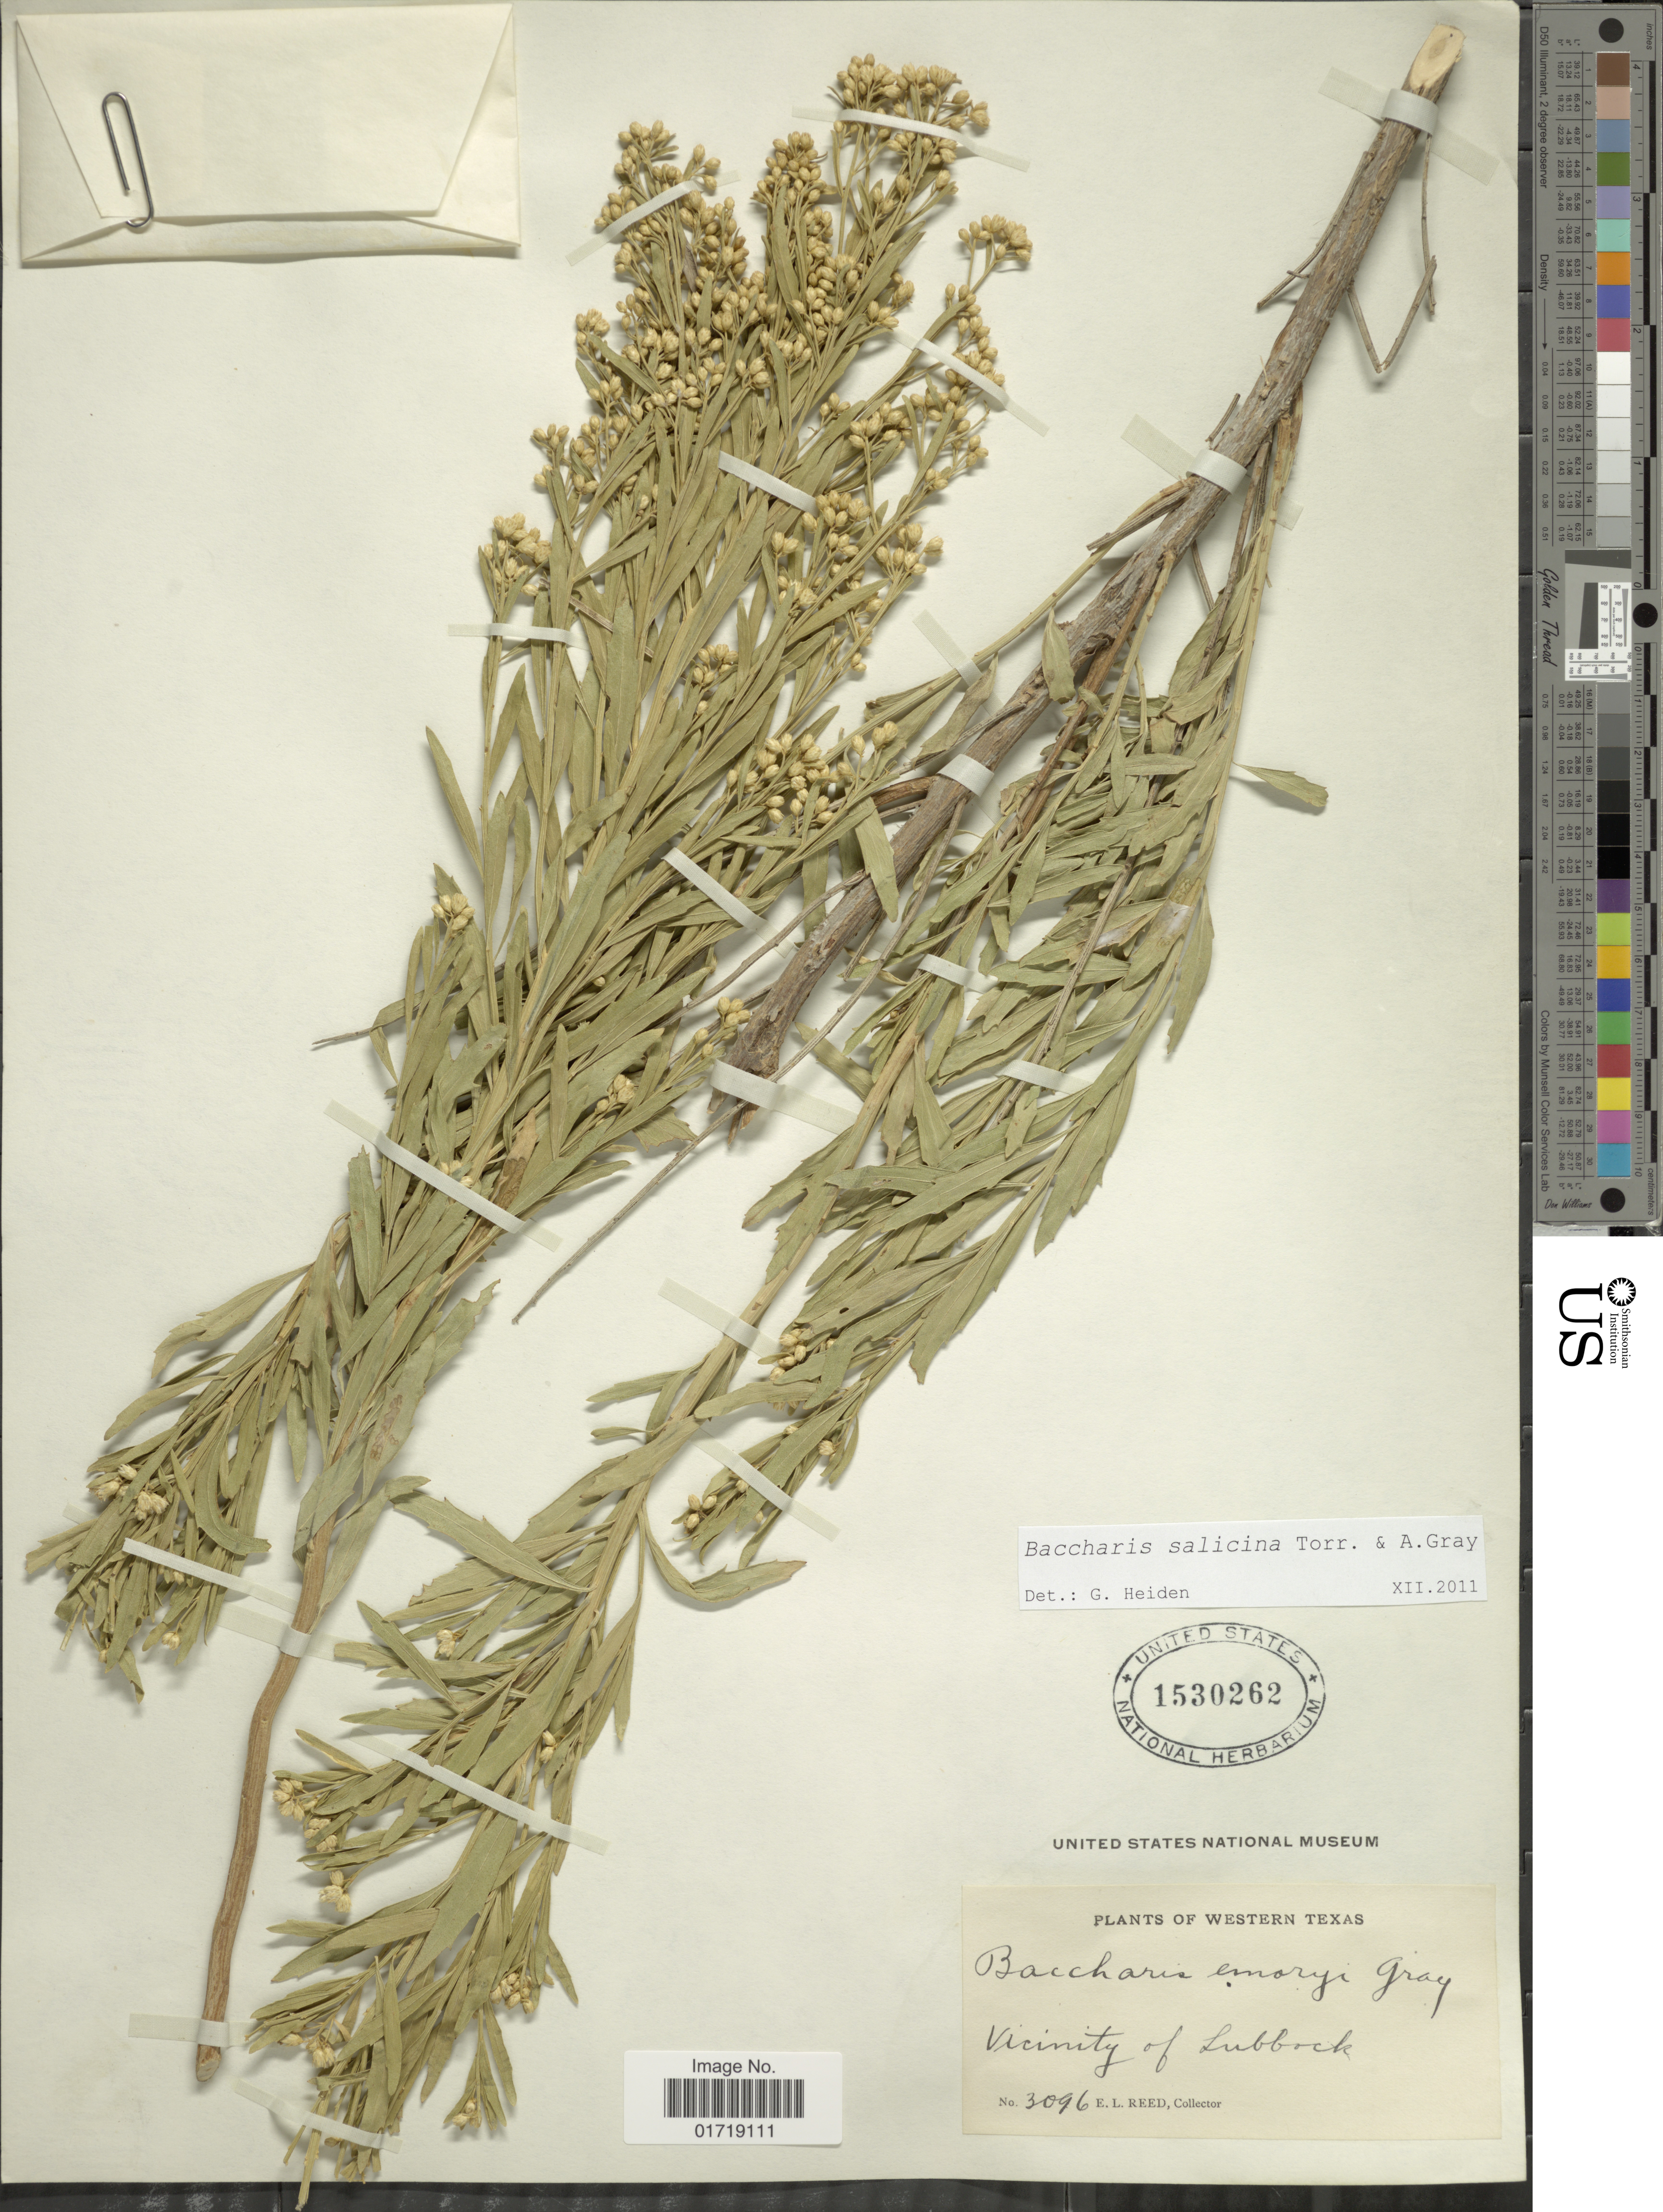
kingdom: Plantae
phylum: Tracheophyta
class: Magnoliopsida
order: Asterales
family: Asteraceae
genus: Baccharis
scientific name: Baccharis salicina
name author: Torr. & A. Gray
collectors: E. Reed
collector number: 3096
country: United States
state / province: Texas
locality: Western Texas, Vicinity of Lubbock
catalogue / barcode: US 1530262